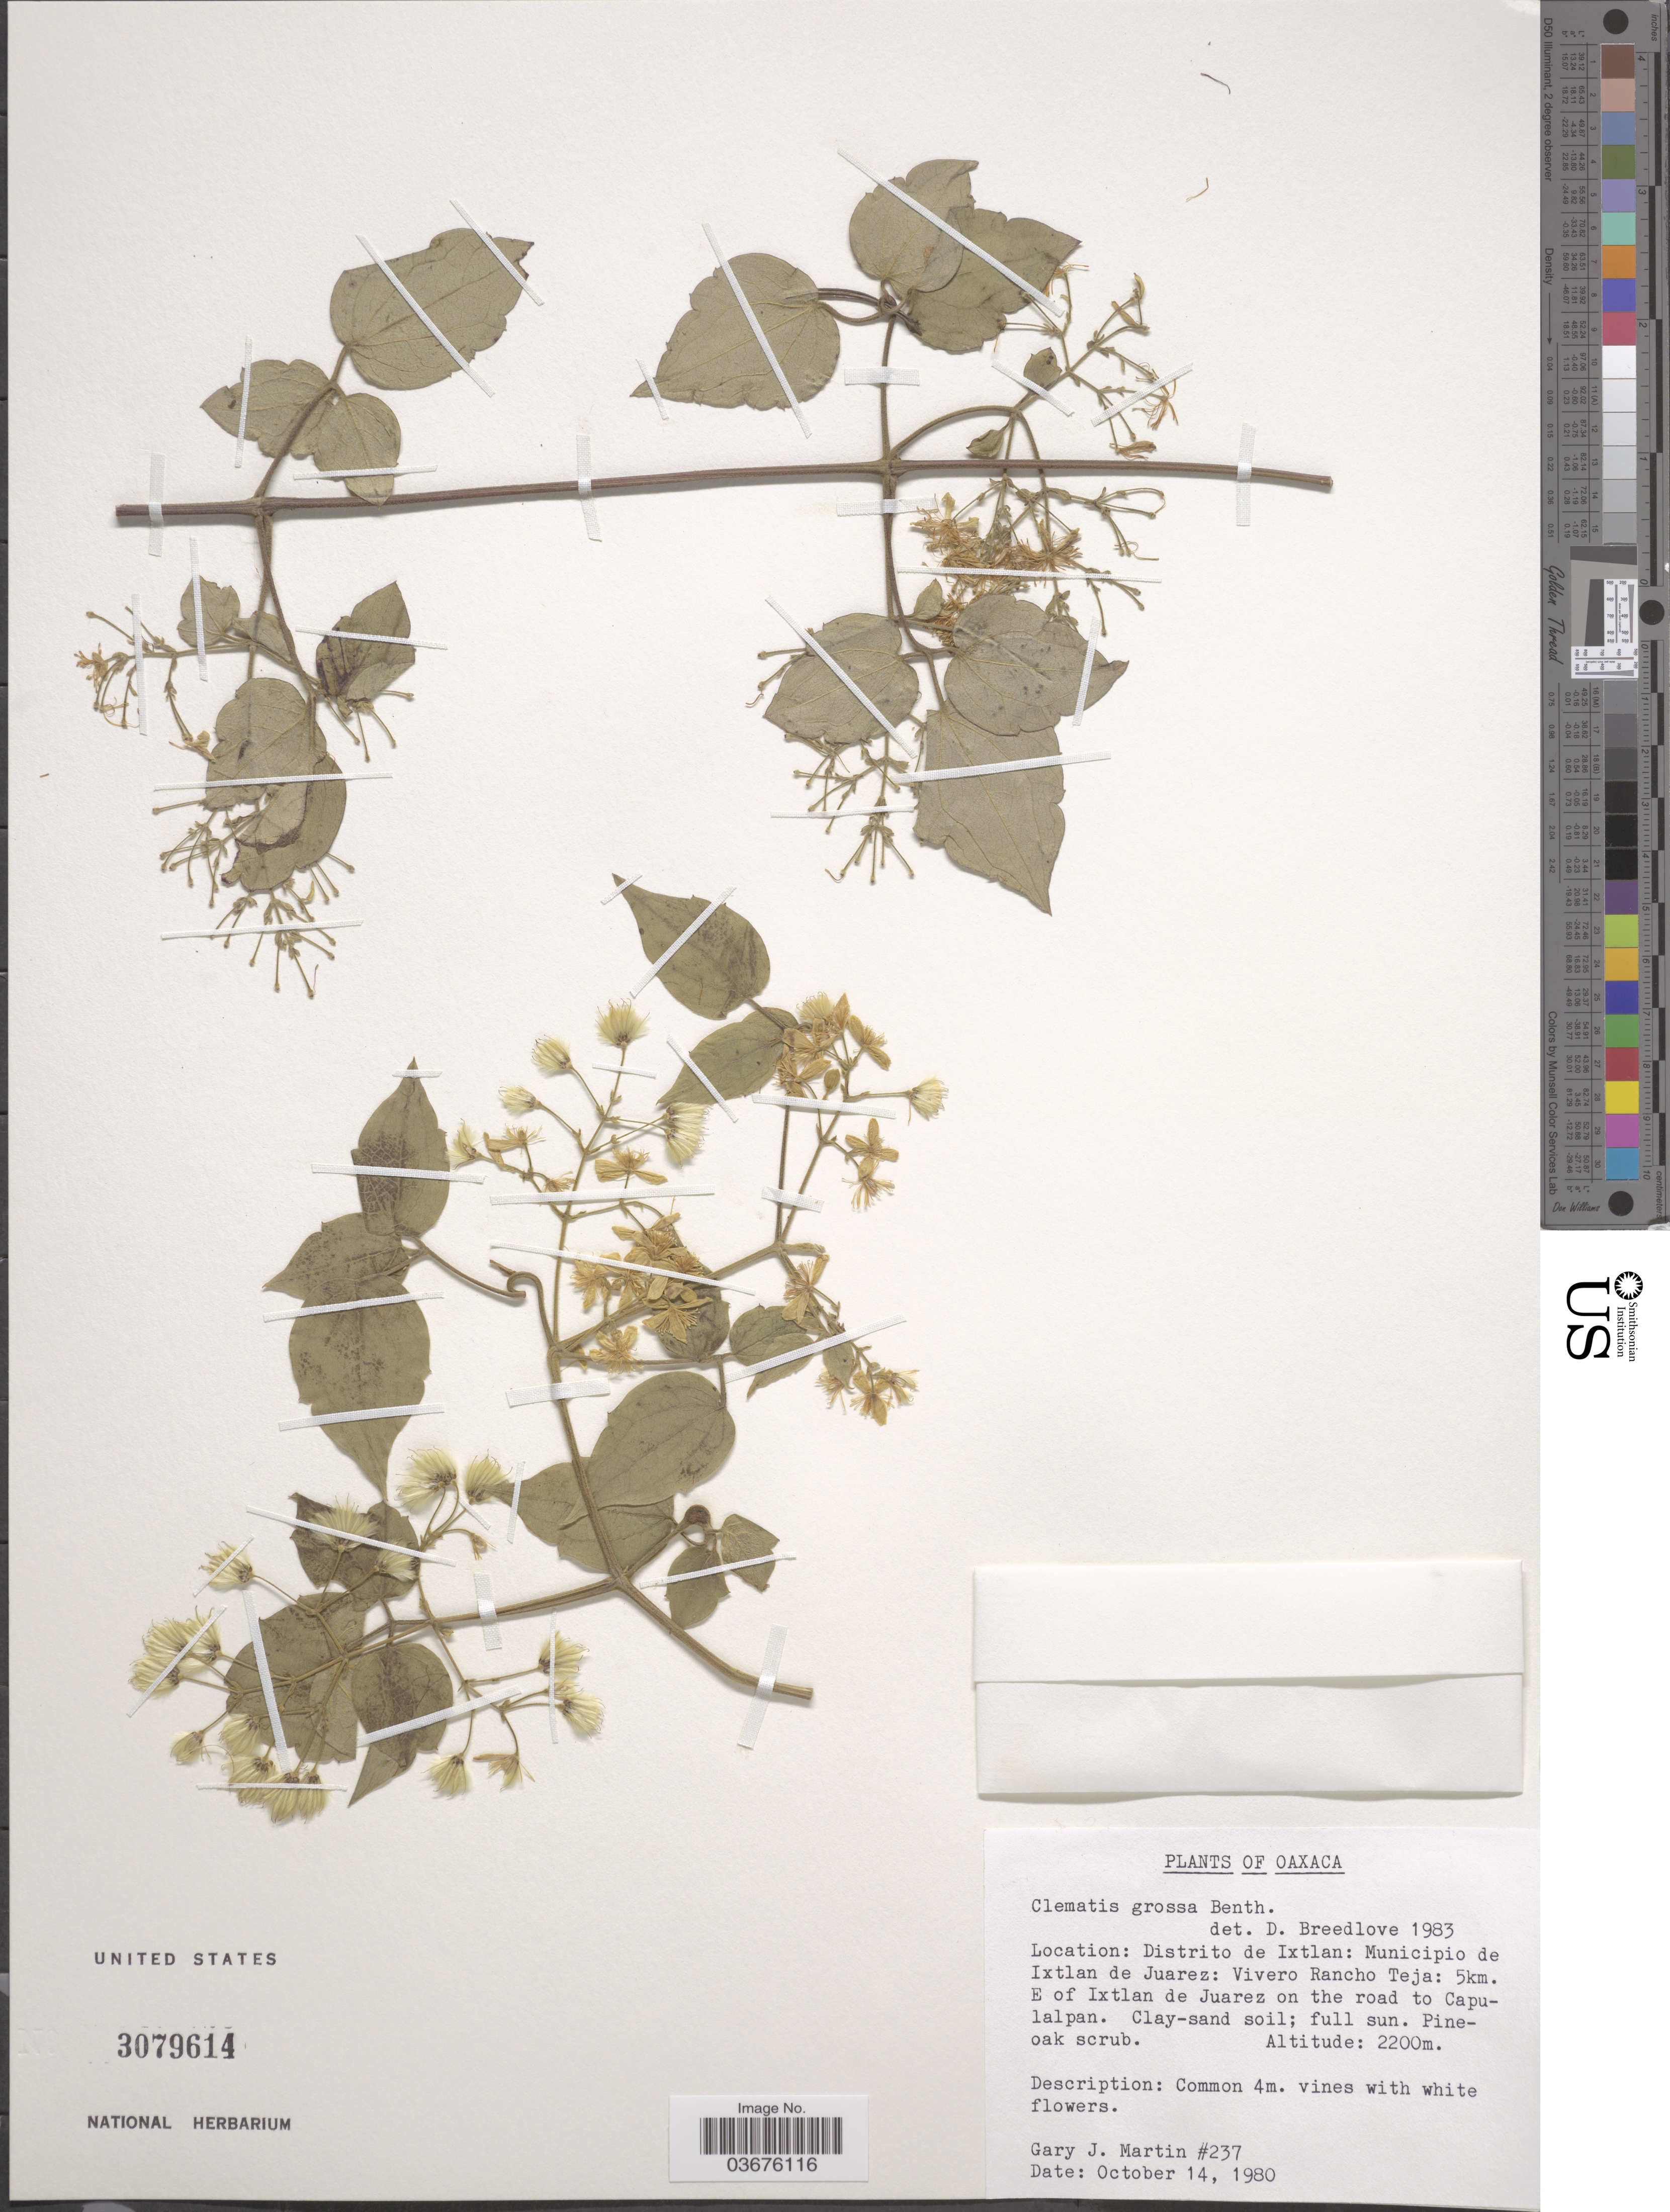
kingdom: Plantae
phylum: Tracheophyta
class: Magnoliopsida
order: Ranunculales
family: Ranunculaceae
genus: Clematis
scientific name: Clematis grossa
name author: Benth.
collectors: G. J. Martin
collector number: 237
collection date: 1980-10-14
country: Mexico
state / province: Oaxaca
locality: Distrito de Ixtlan: Municipio de Ixtlan de Juarez: Vivero Rancho Teja: 5km. E of Ixtlan de Juarez on the road to Capulalpan.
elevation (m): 2200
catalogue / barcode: US 3079614